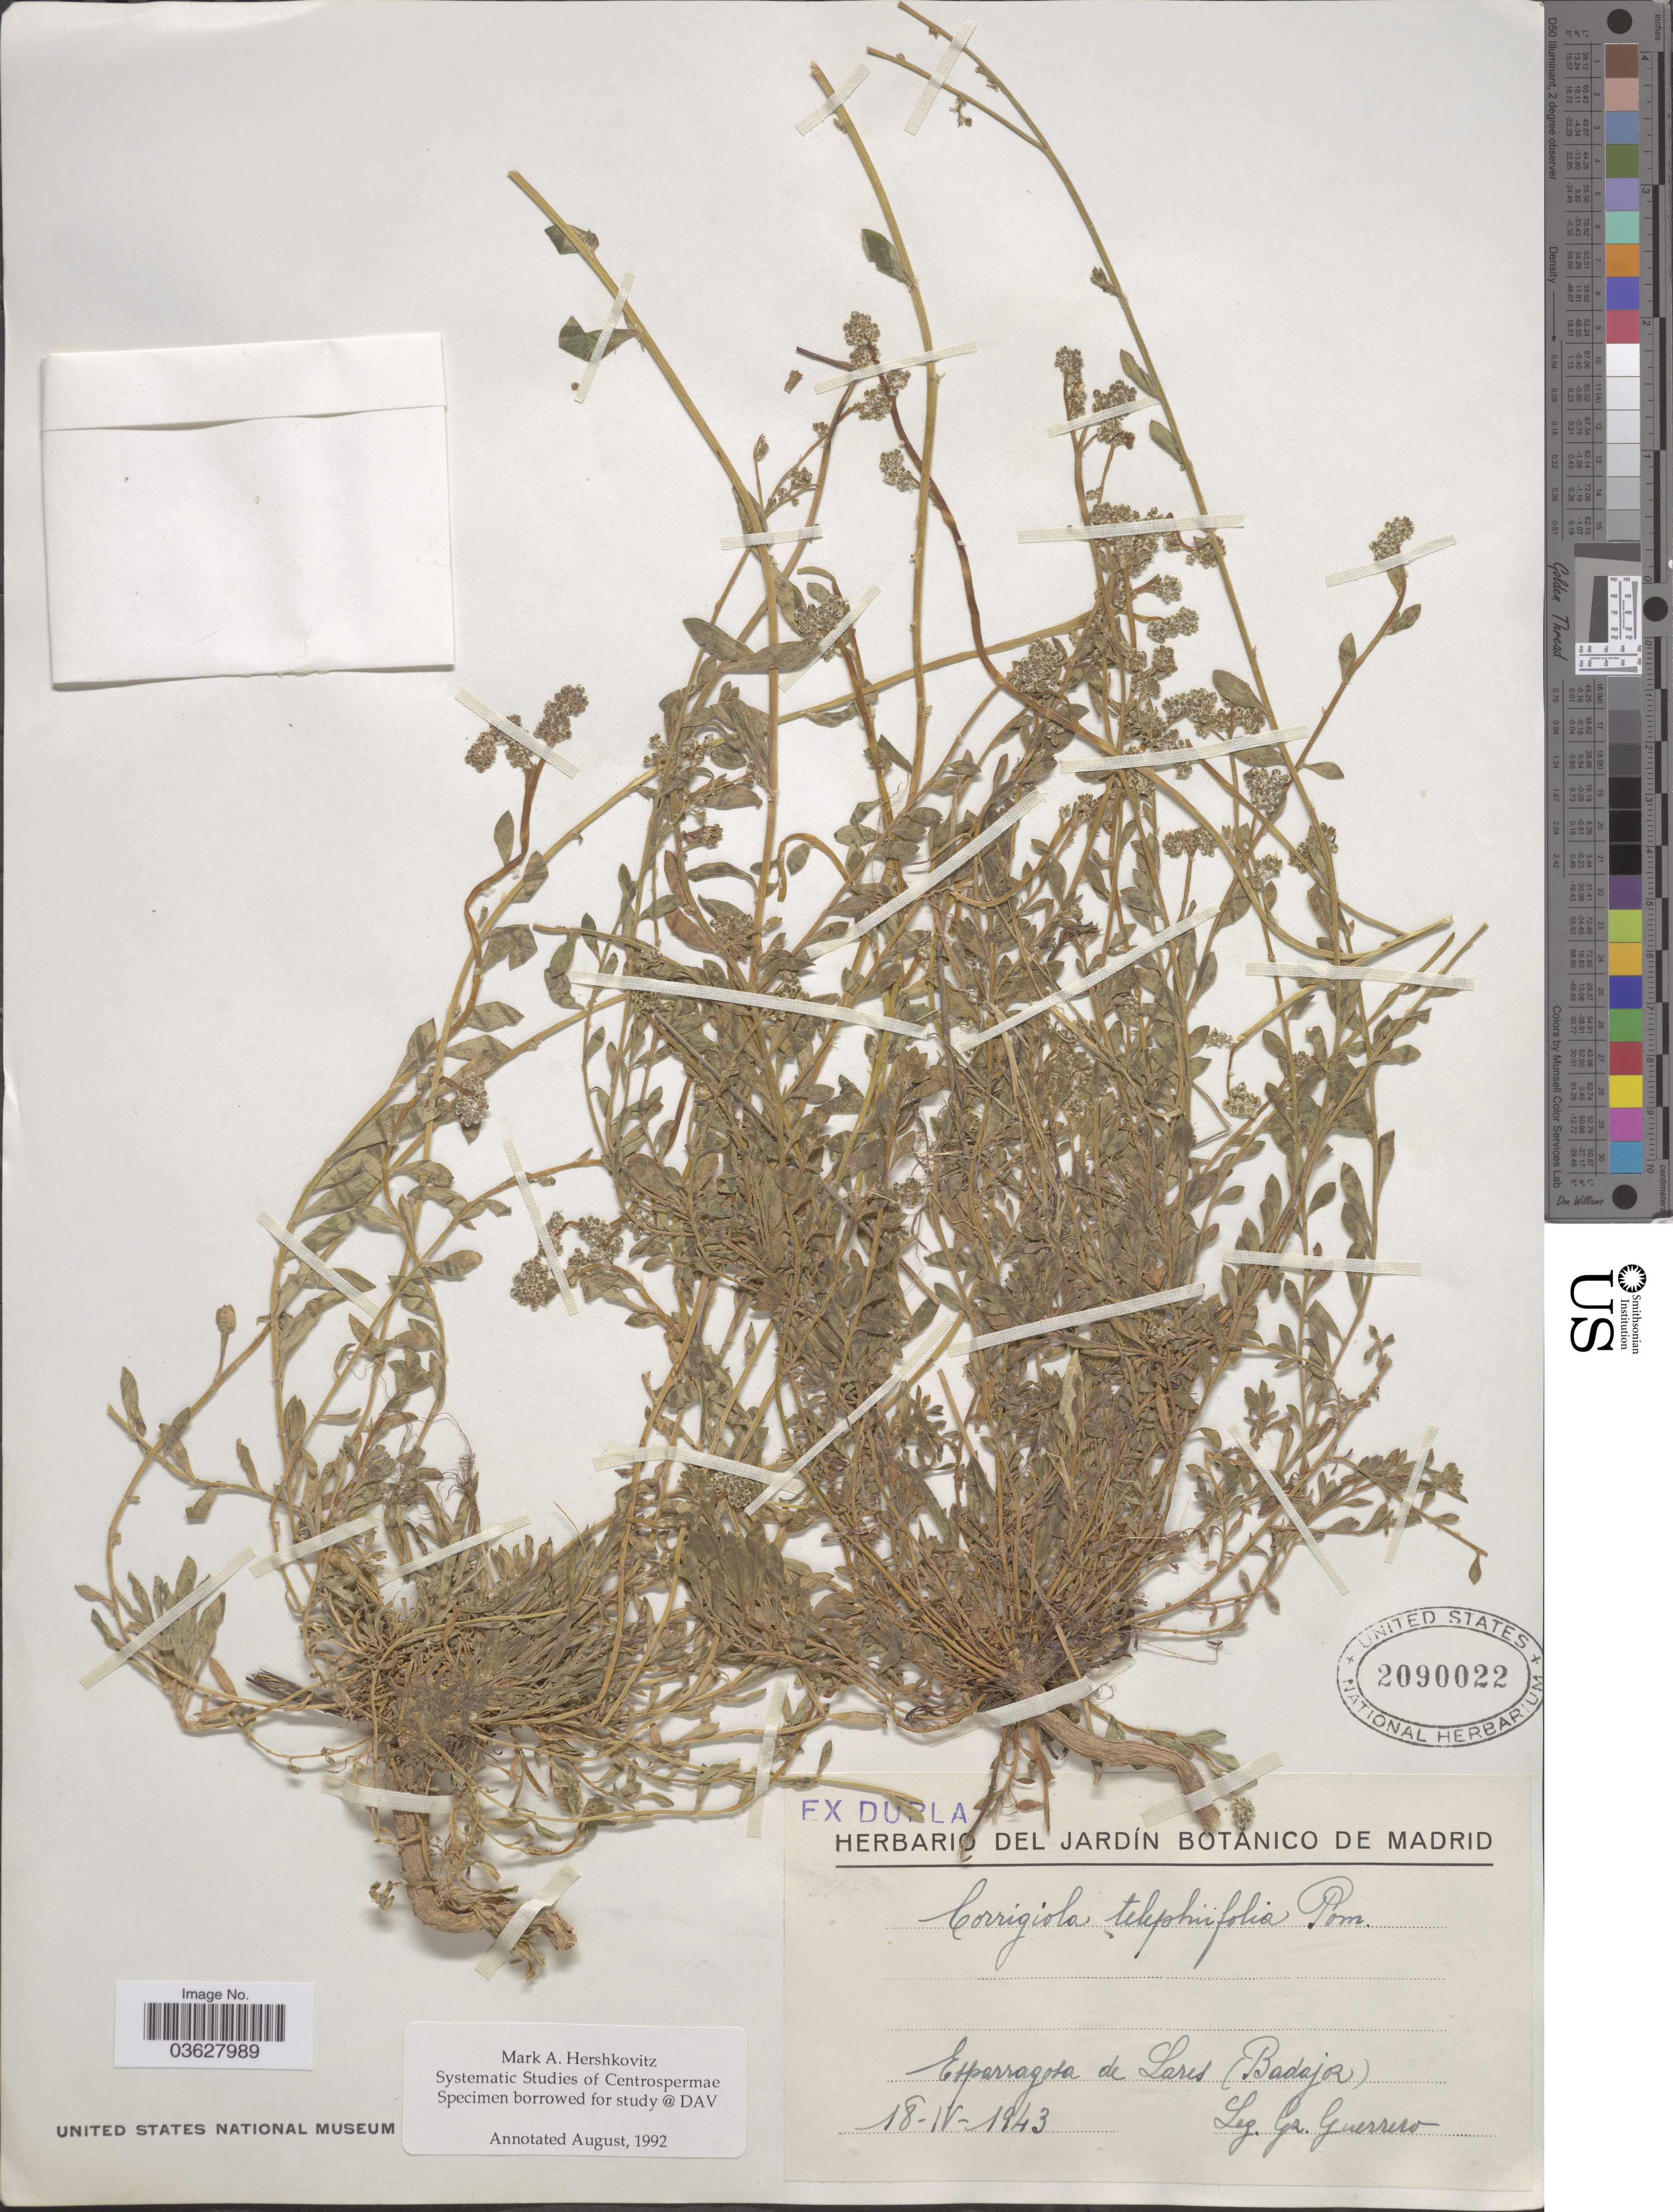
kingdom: Plantae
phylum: Tracheophyta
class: Magnoliopsida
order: Caryophyllales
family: Caryophyllaceae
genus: Corrigiola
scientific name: Corrigiola telephiifolia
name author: Pourr.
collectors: G. Guerrero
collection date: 1943-04-18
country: Spain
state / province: Madrid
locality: Esparragosa de Lares (Badajoz).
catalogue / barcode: US 2090022